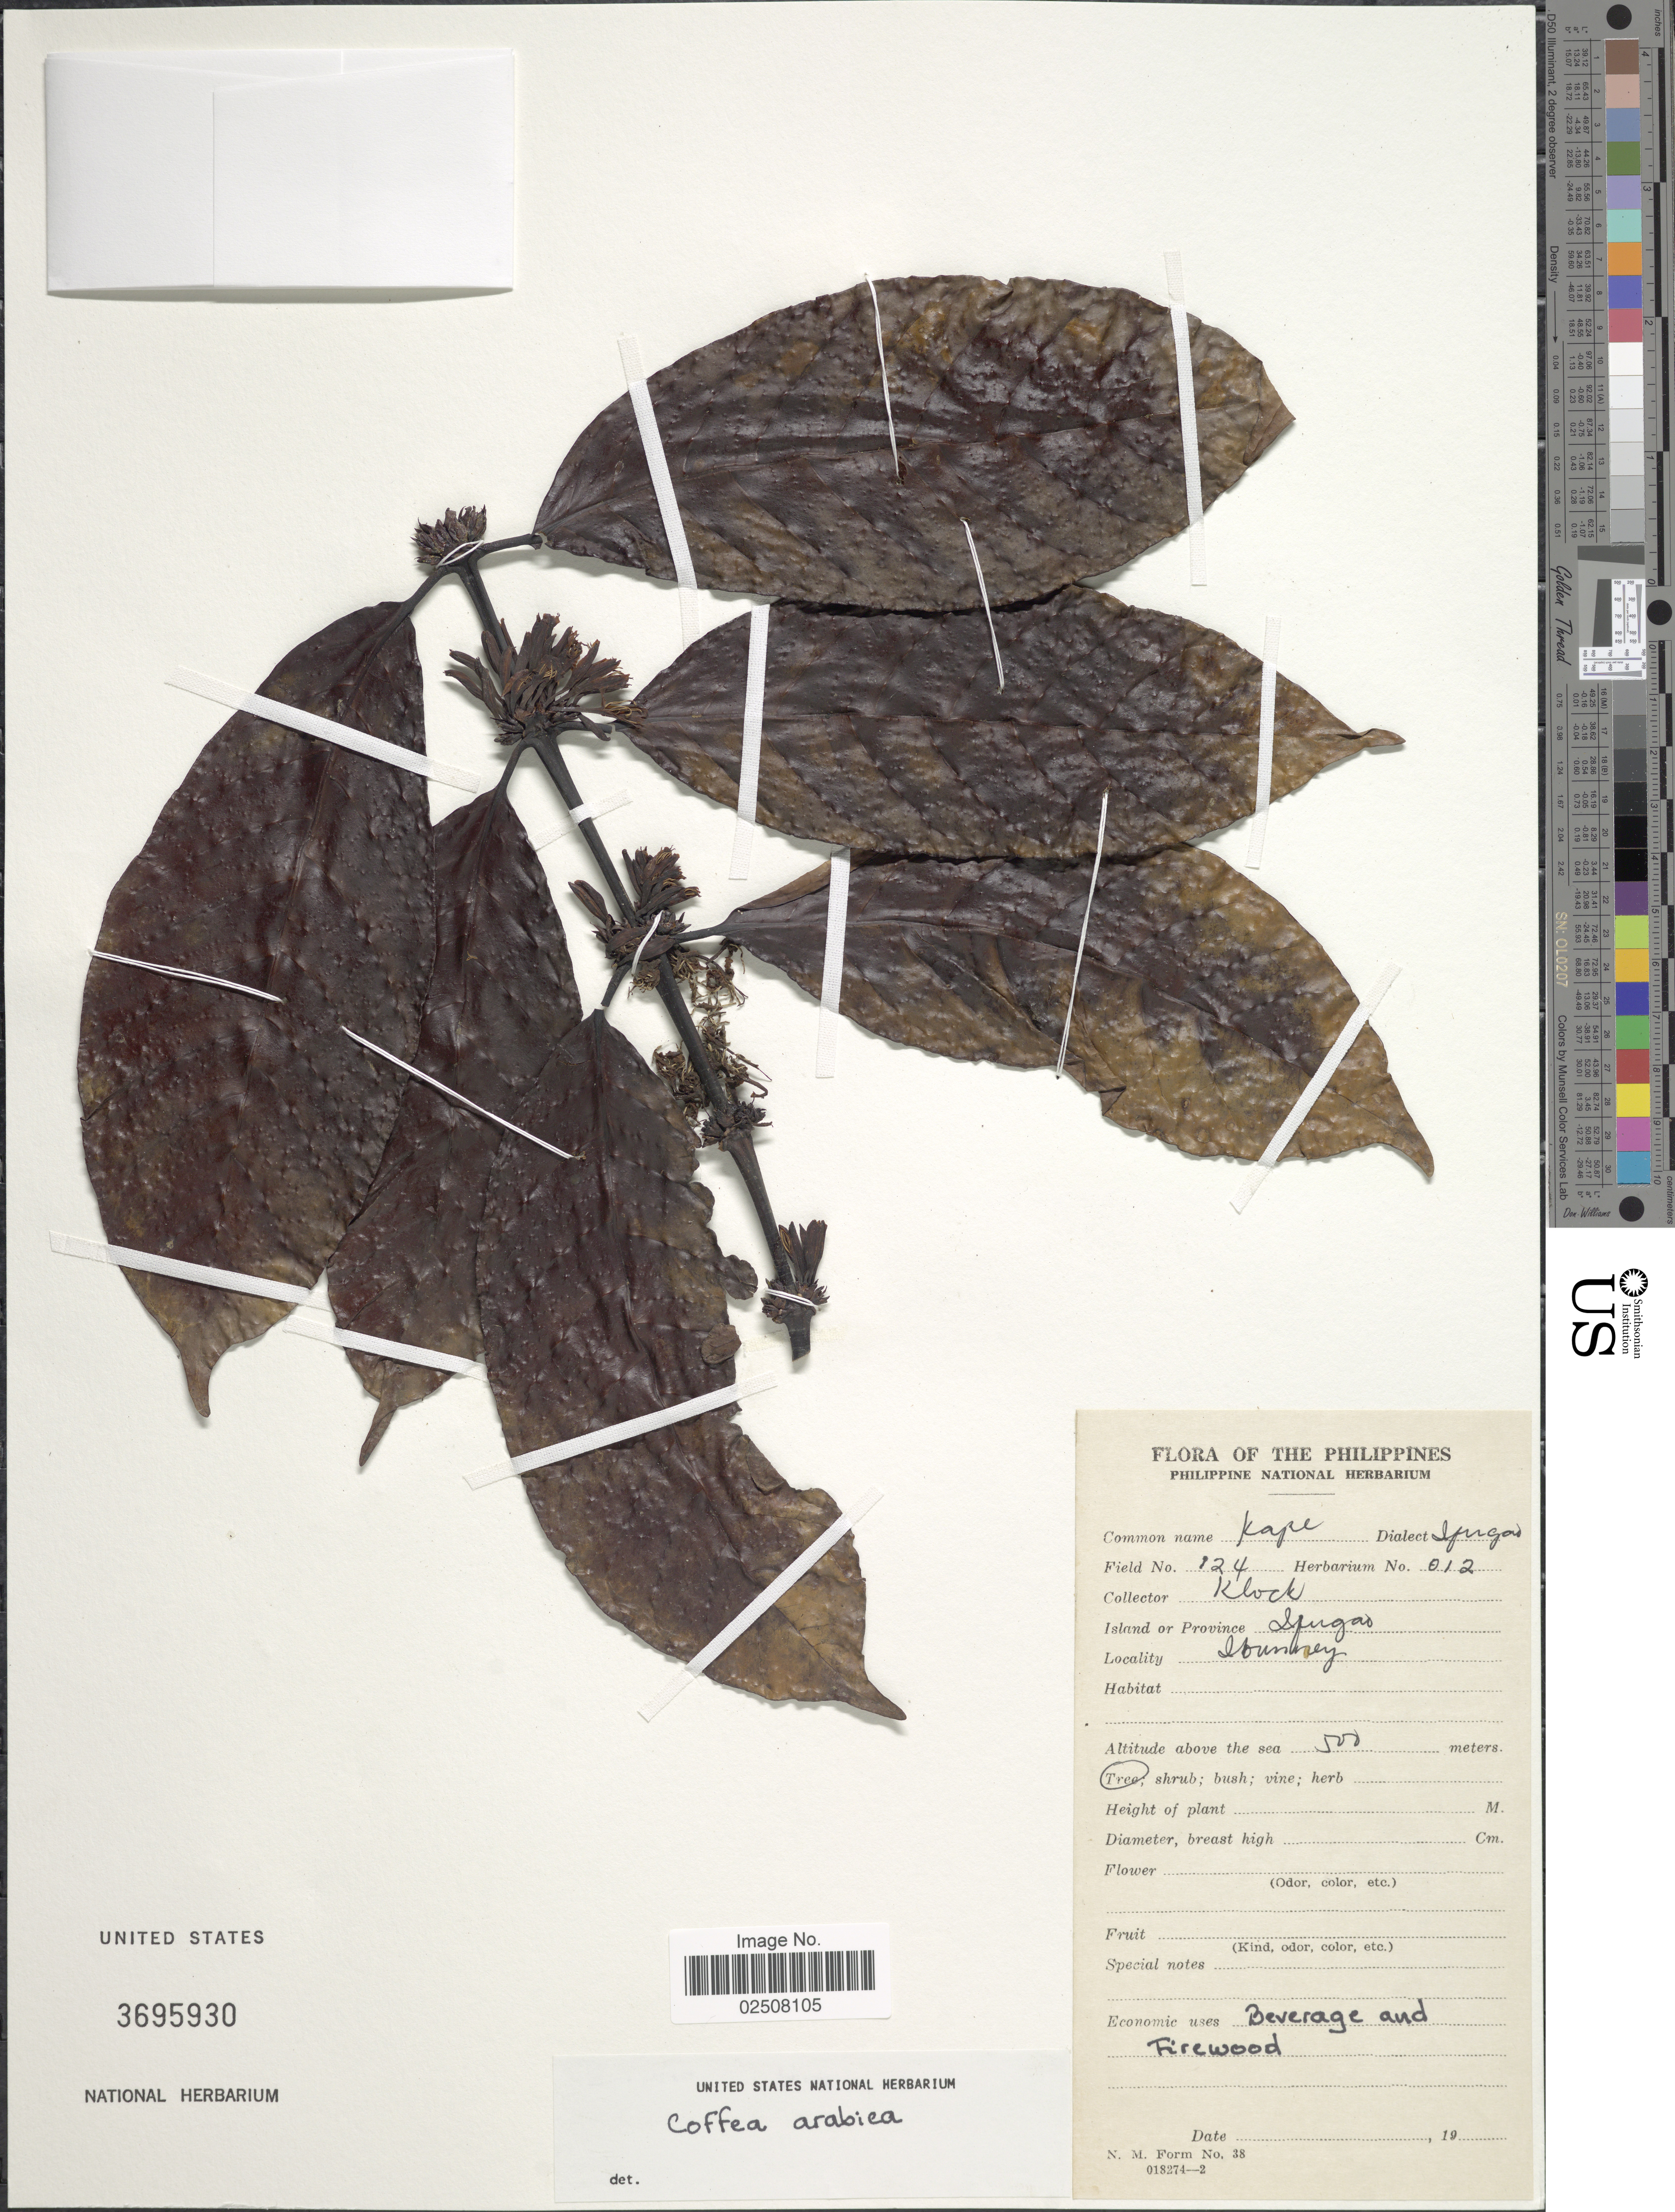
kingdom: Plantae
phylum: Tracheophyta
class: Magnoliopsida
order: Gentianales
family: Rubiaceae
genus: Coffea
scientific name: Coffea arabica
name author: L.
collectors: Klock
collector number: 124/012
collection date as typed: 19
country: Philippines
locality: Island or Province Ifugao, Ibunney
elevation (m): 500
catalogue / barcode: US 3695930